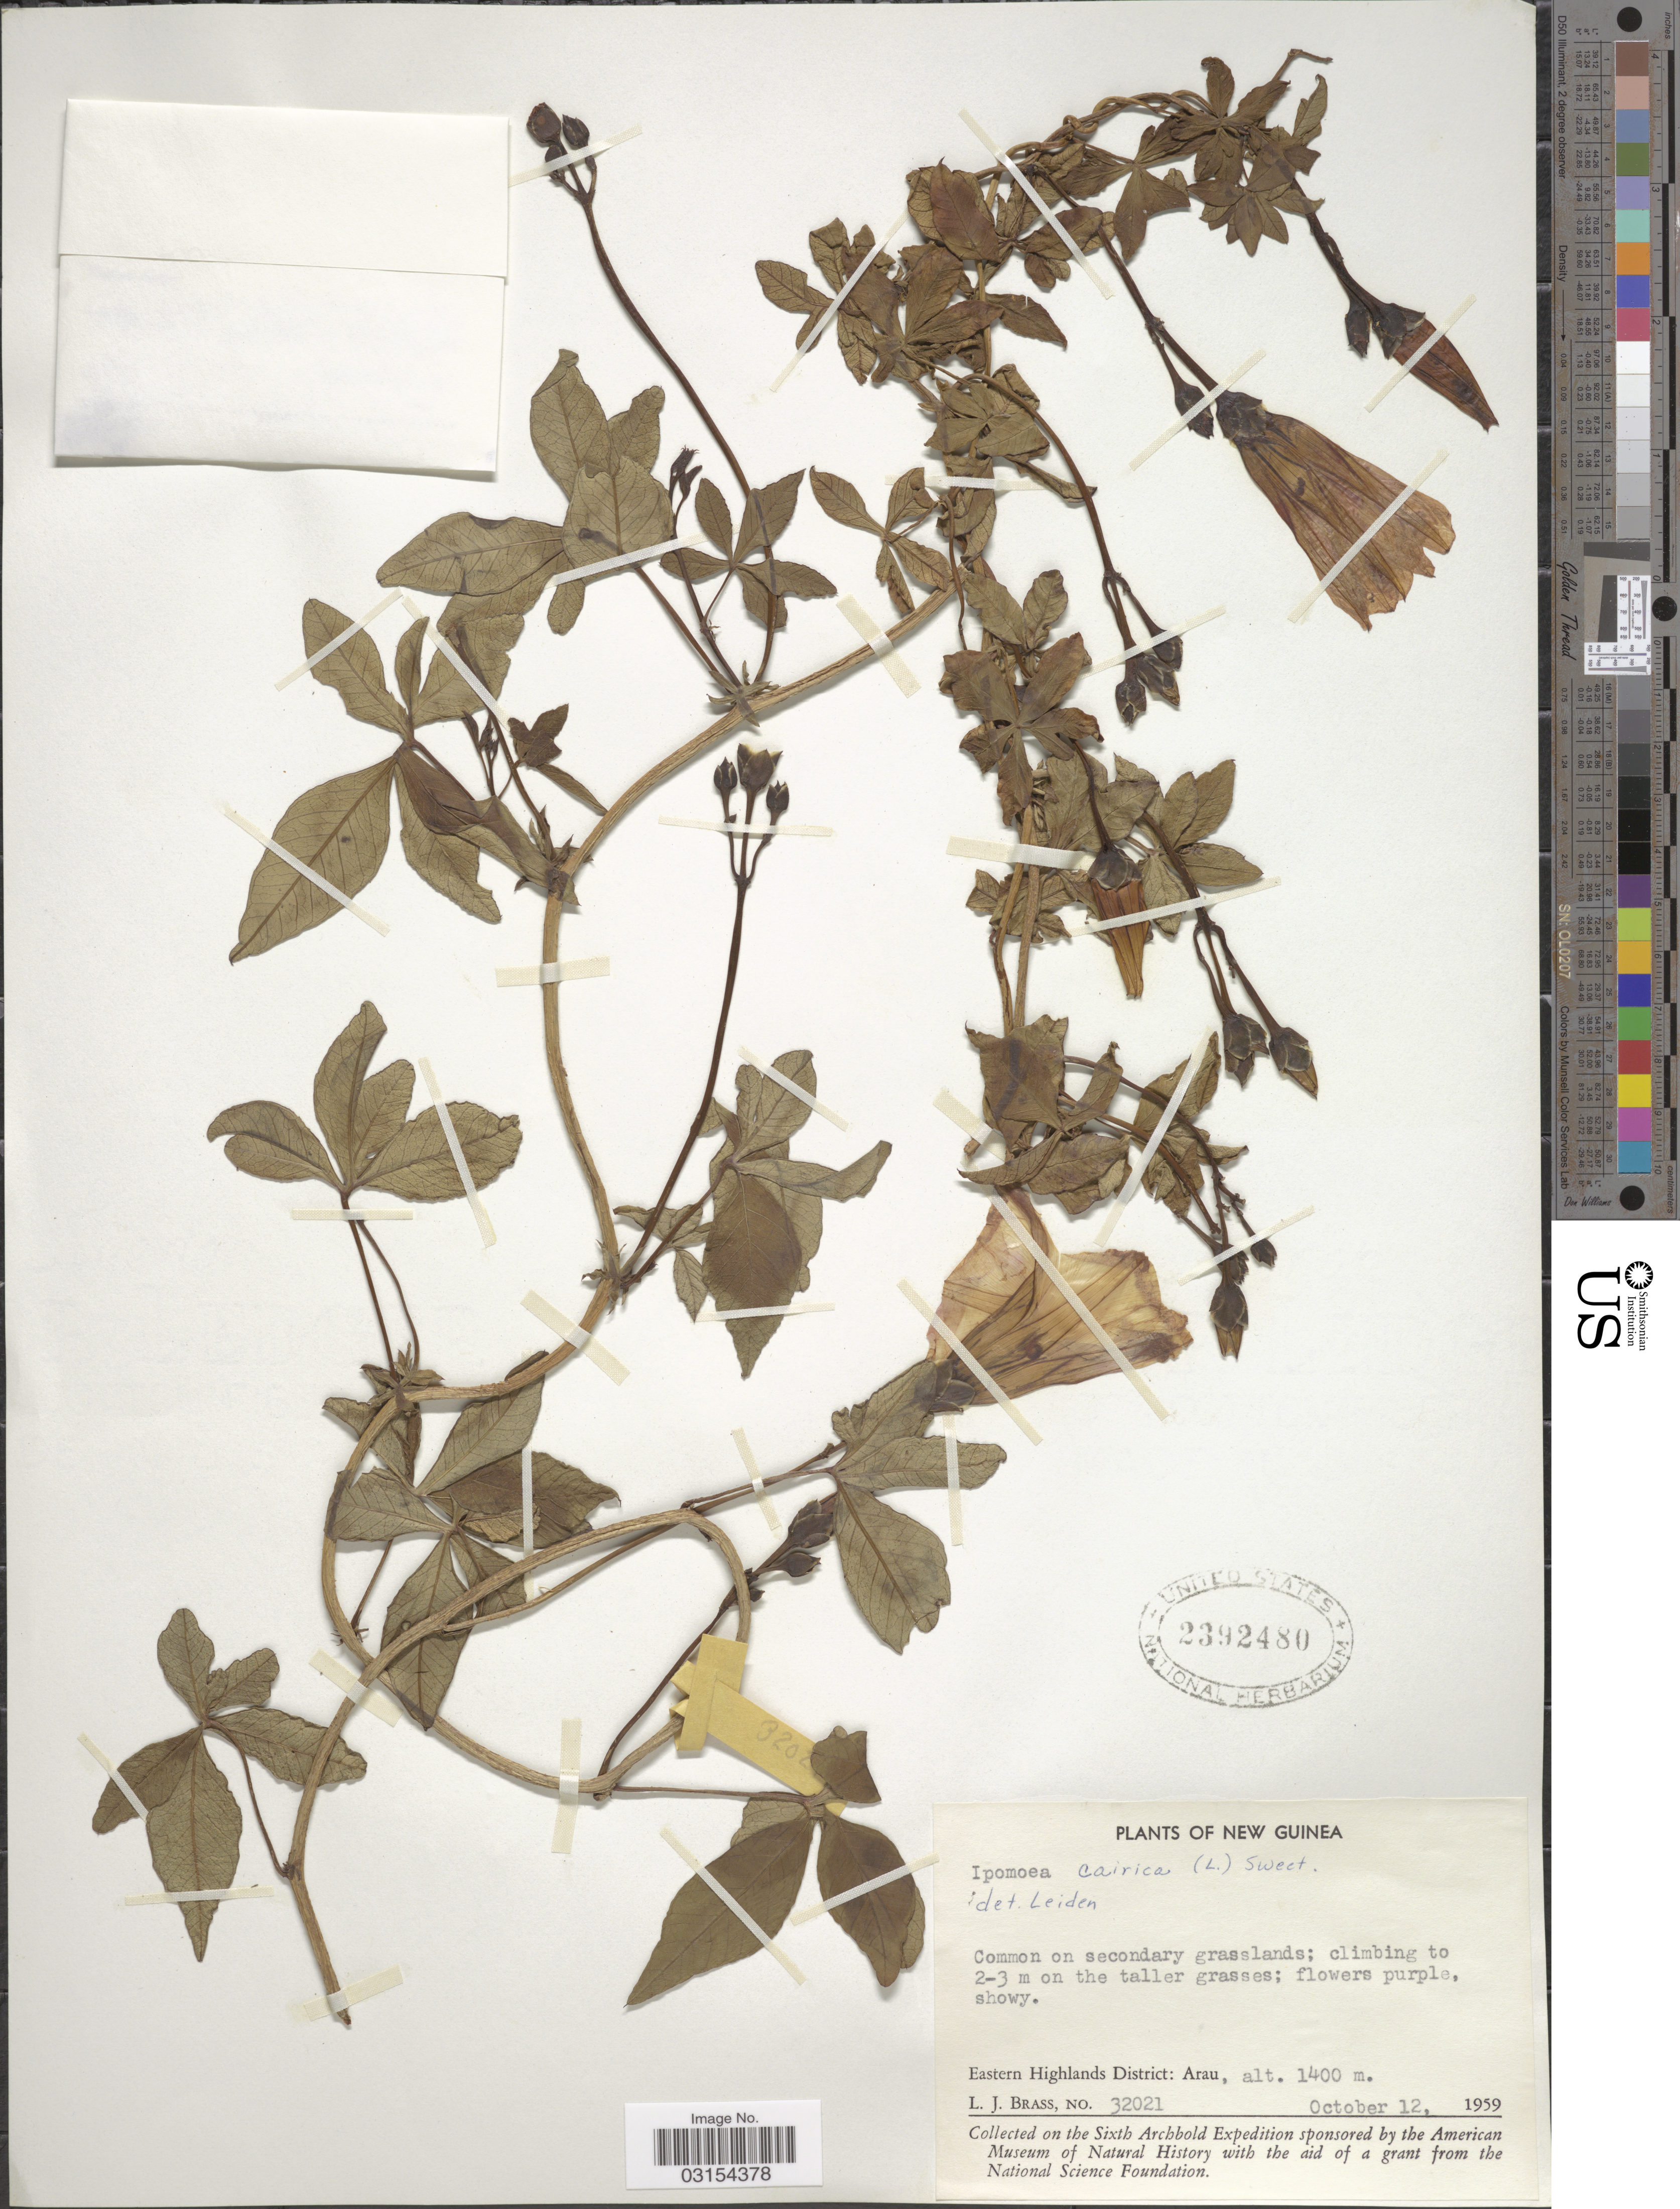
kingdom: Plantae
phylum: Tracheophyta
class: Magnoliopsida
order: Solanales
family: Convolvulaceae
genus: Ipomoea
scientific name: Ipomoea cairica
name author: (L.) Sweet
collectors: L. J. Brass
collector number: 32021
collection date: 1959-10-12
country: Papua New Guinea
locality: New Guinea. Eastern Highlands District: Arau.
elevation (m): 1400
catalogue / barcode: US 2392480